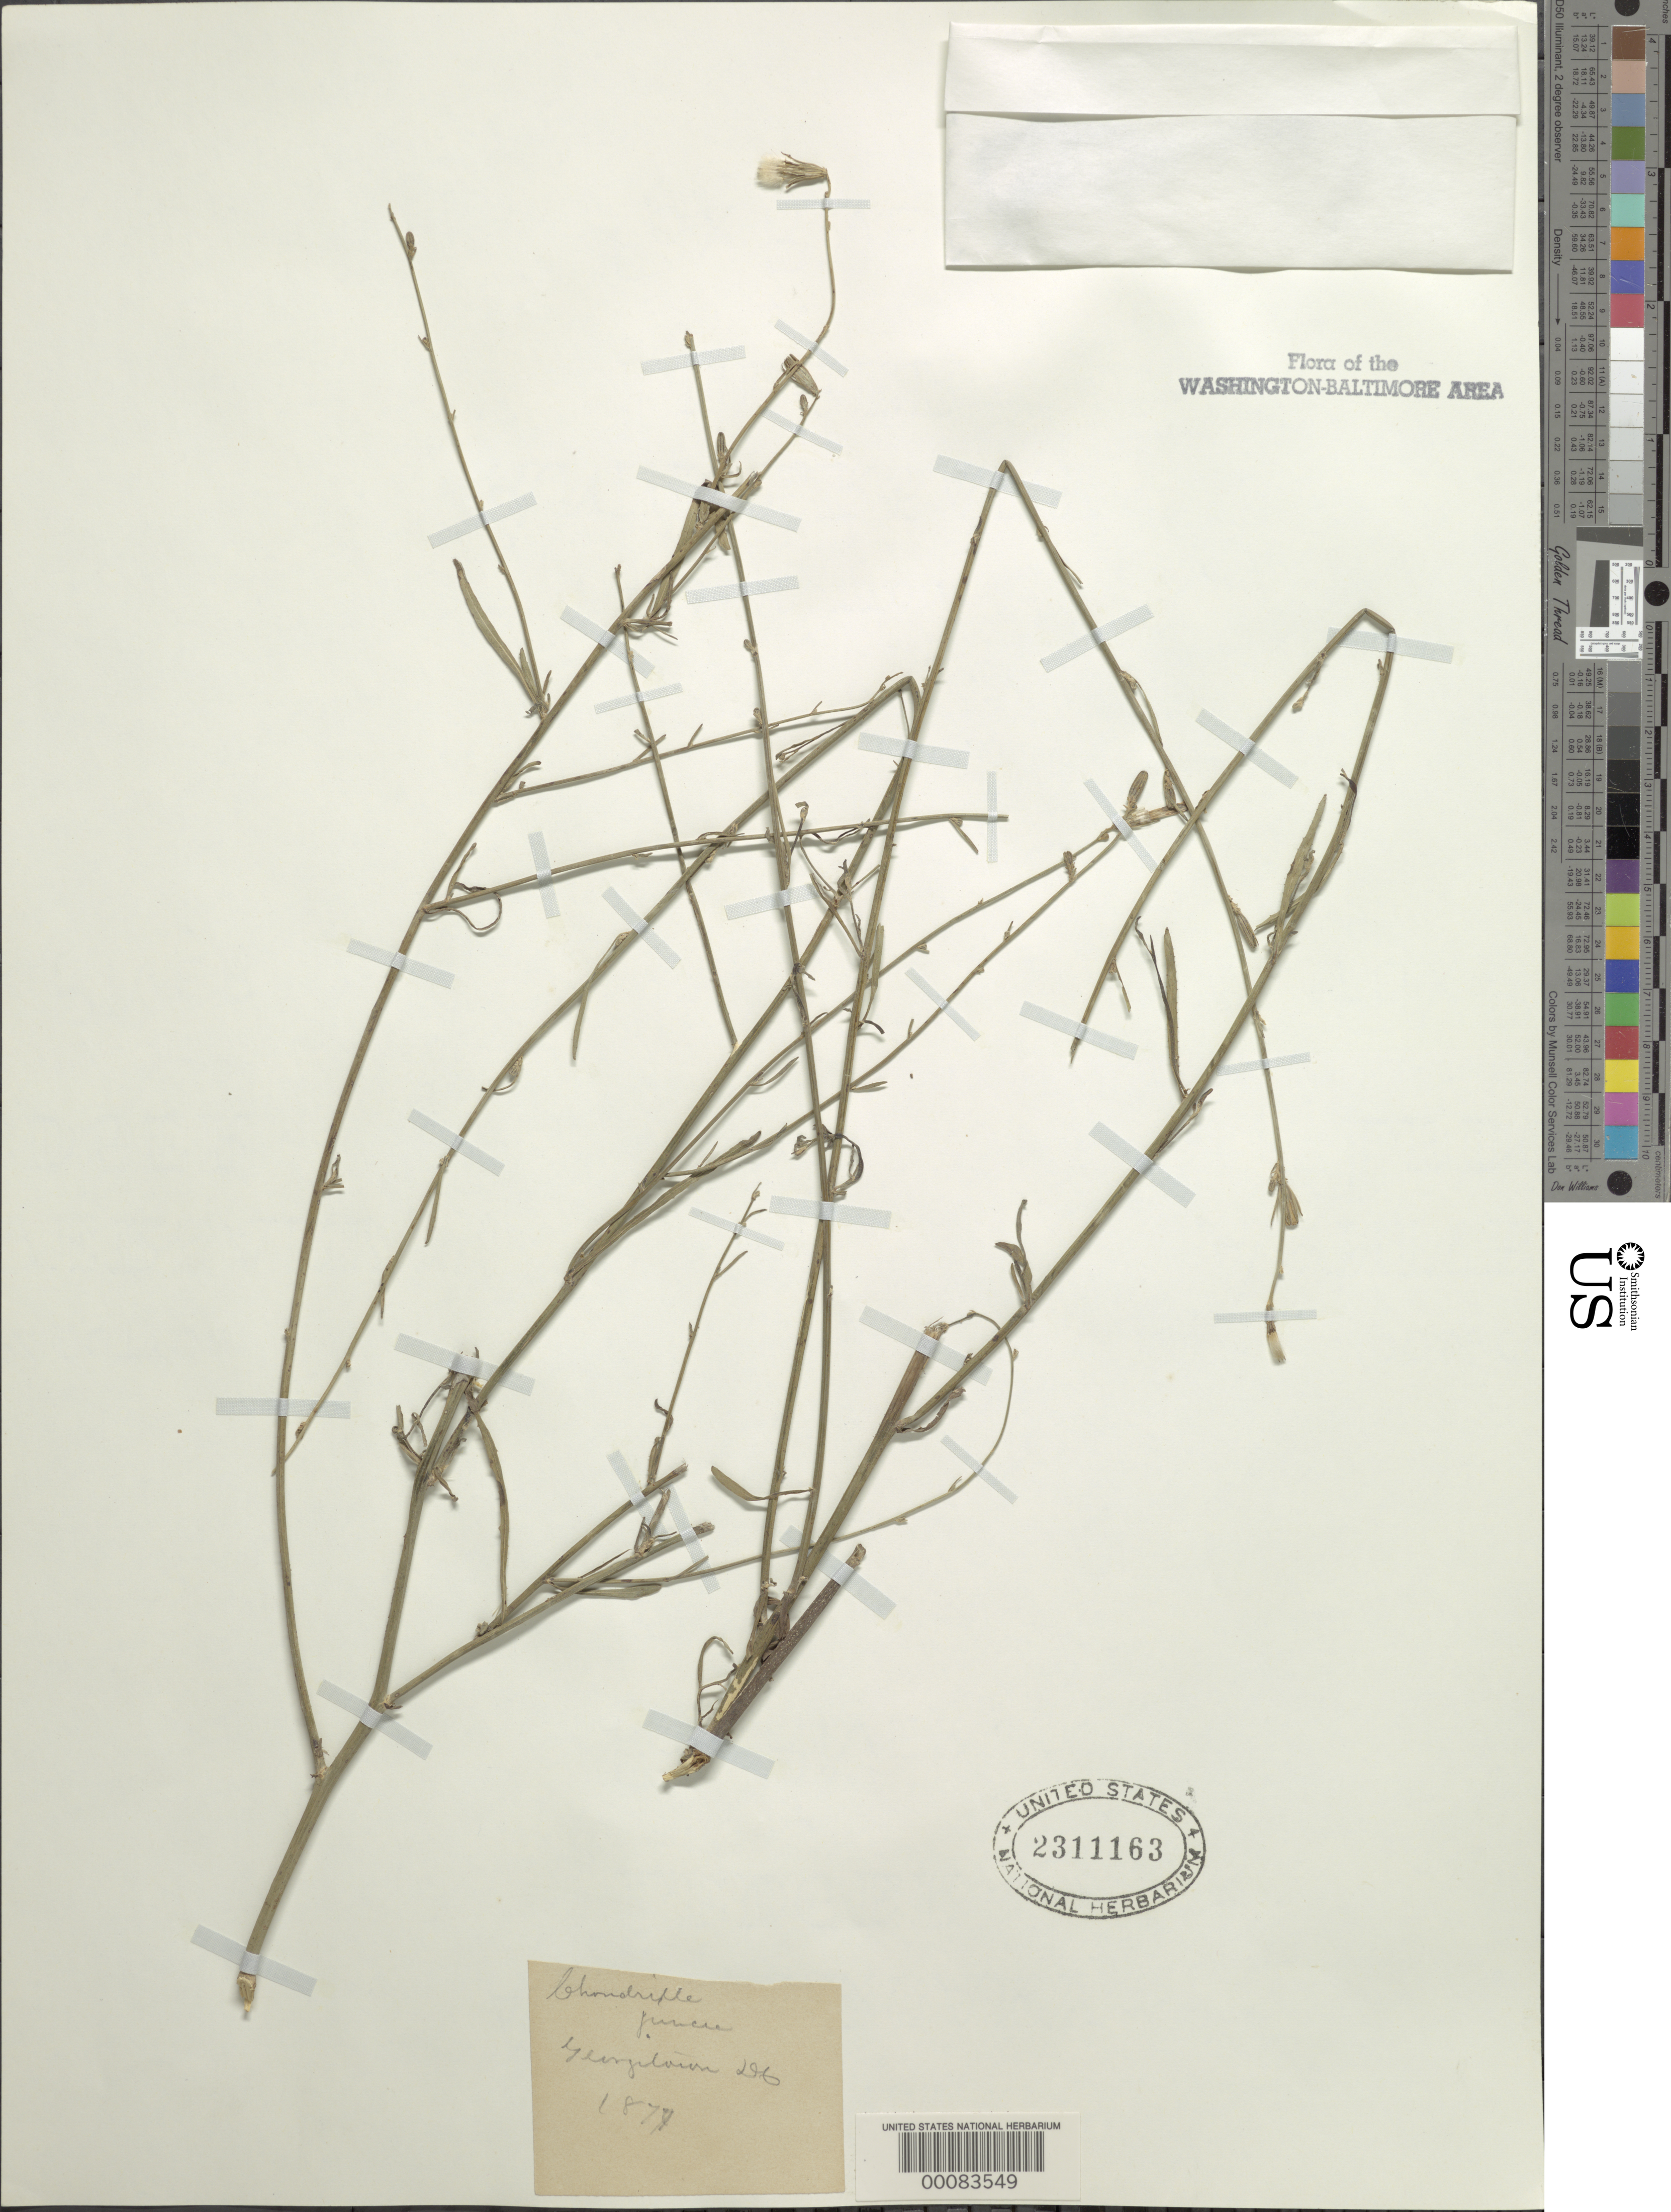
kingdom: Plantae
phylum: Tracheophyta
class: Magnoliopsida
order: Asterales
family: Asteraceae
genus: Chondrilla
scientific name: Chondrilla juncea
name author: L.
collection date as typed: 1877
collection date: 1877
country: United States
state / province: District of Columbia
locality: Georgetown C. & O. Canal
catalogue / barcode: US 2311163